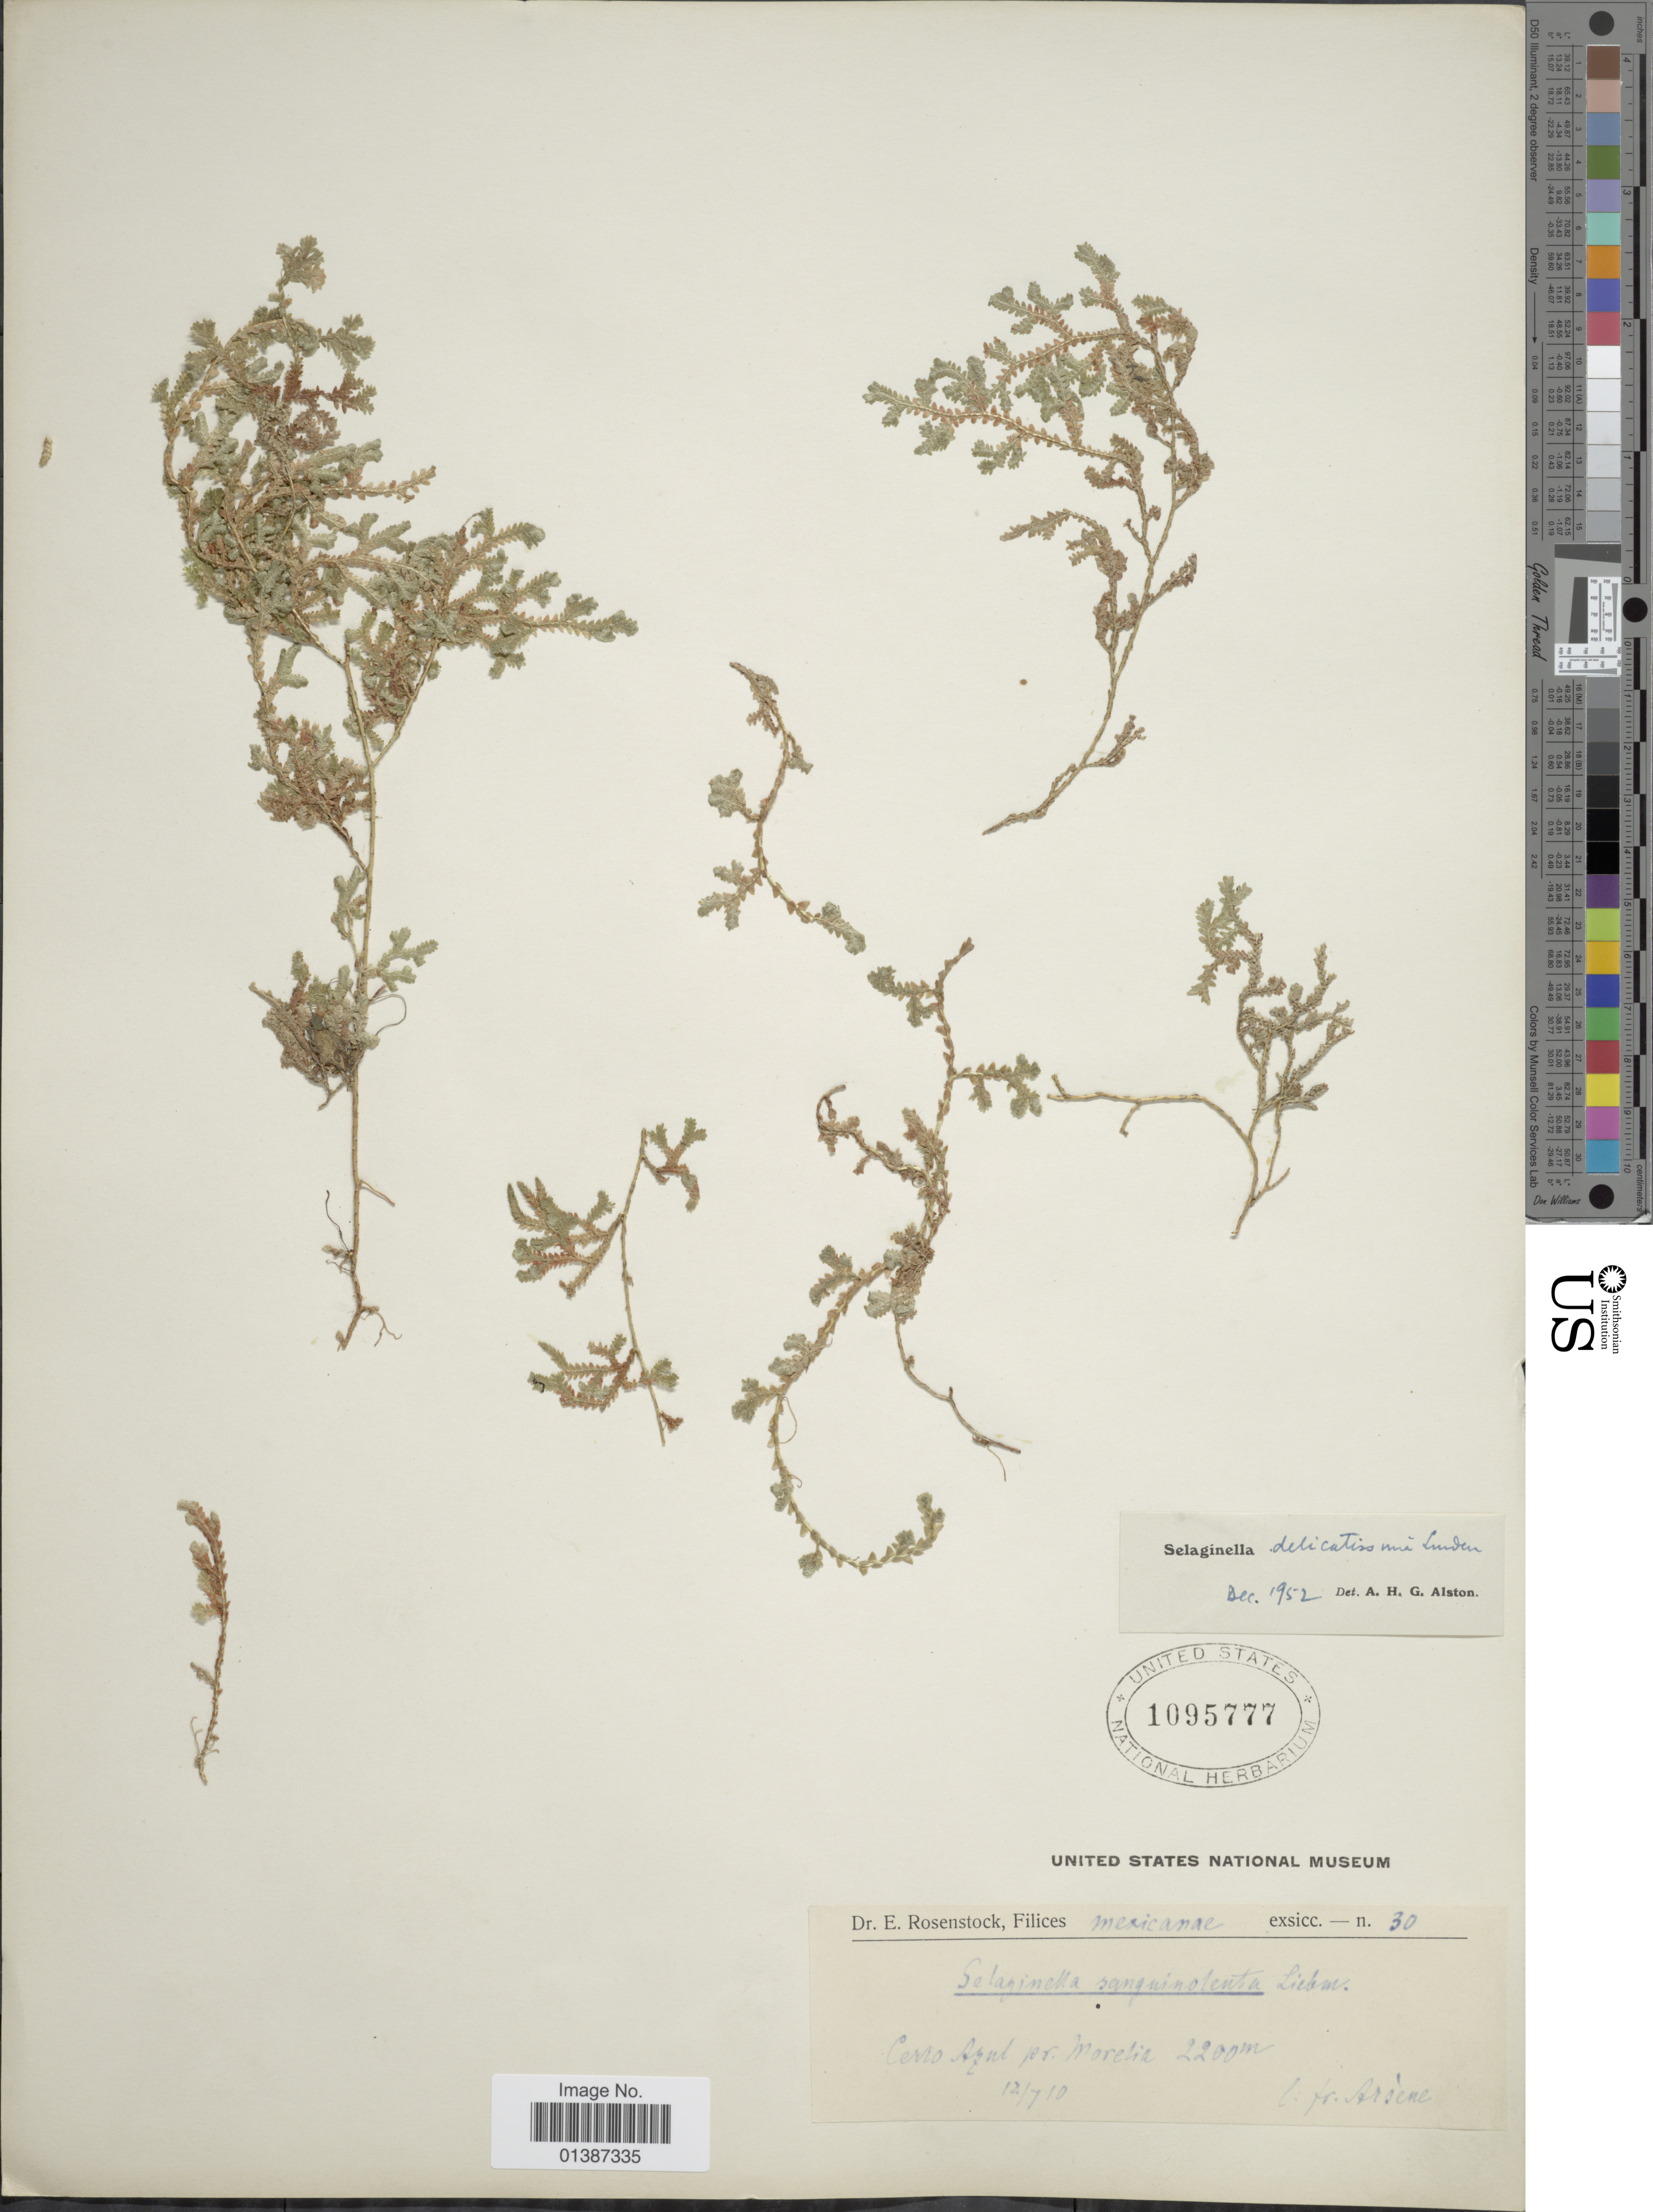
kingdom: Plantae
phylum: Tracheophyta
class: Lycopodiopsida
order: Selaginellales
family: Selaginellaceae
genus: Selaginella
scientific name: Selaginella delicatissima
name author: Linden ex A. Braun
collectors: Bro. G. Arsène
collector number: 30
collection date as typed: Transcribed d/m/y: 12/7/10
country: Mexico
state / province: Michoacan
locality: Cerro Azul pr. Morelia [Cerro Azul prés Morelia]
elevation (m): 2200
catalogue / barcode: US 1095777